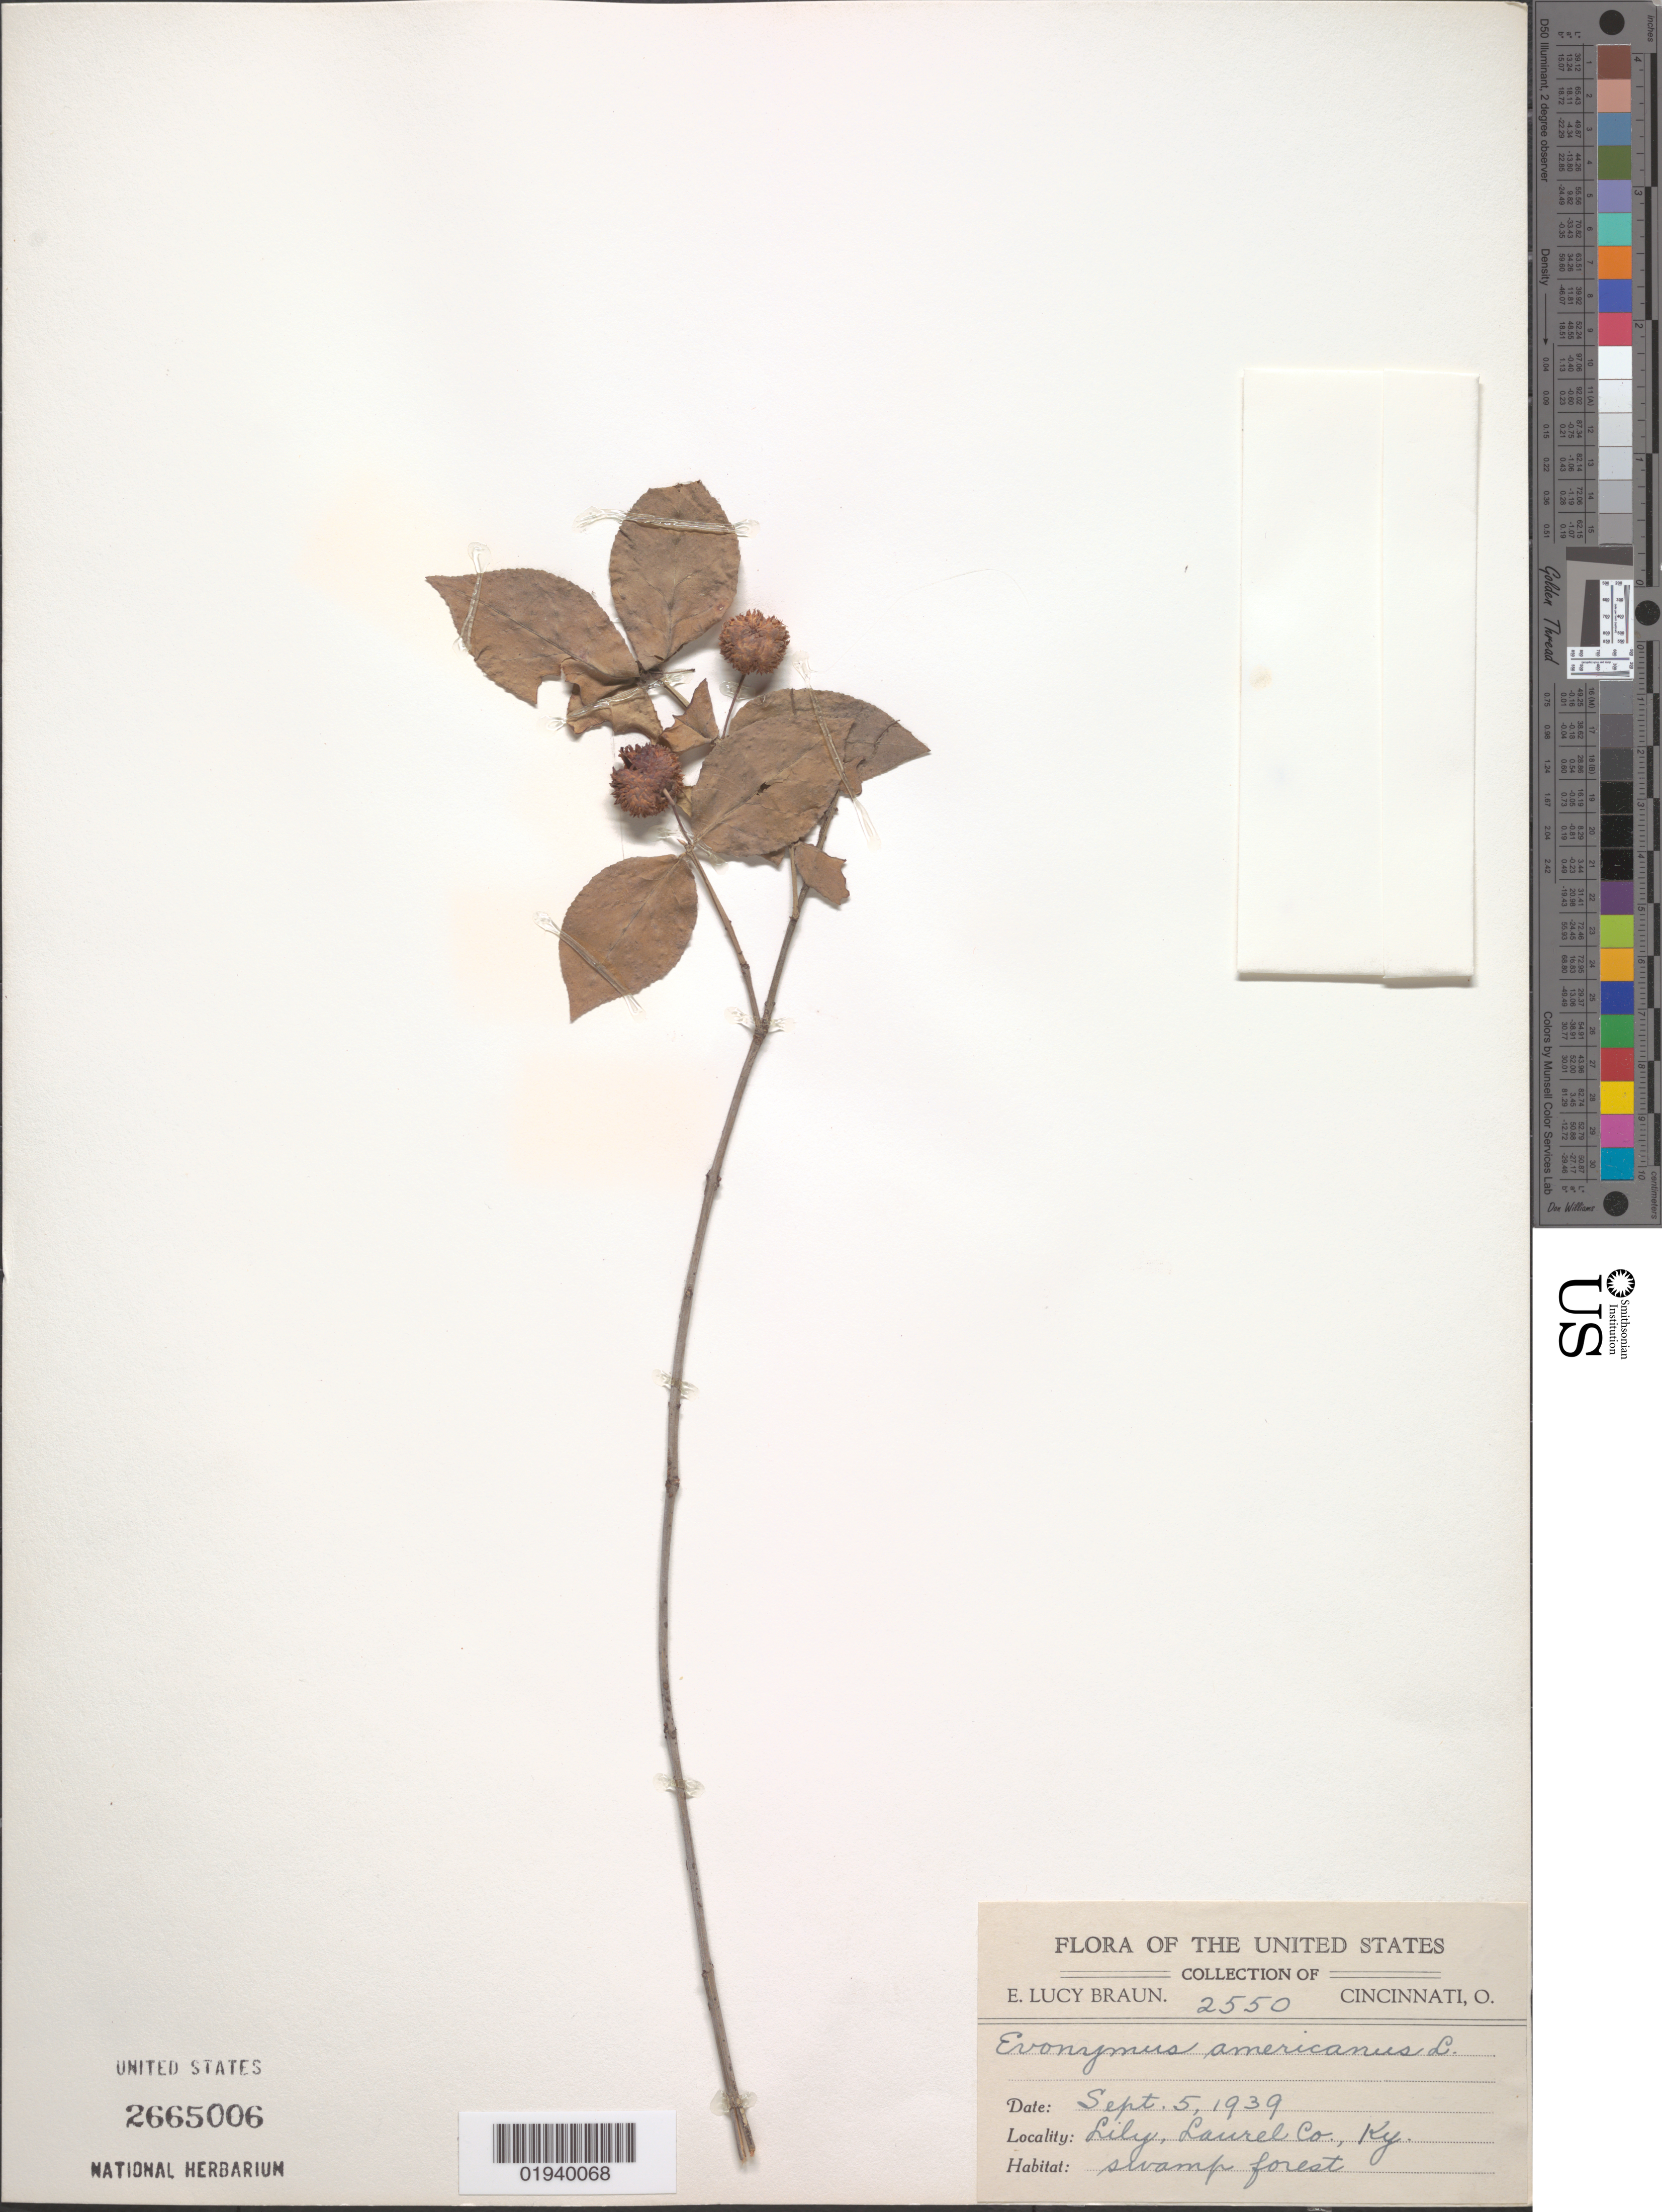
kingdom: Plantae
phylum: Tracheophyta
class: Magnoliopsida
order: Celastrales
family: Celastraceae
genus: Euonymus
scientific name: Euonymus americanus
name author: L.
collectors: E. L. Braun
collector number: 2550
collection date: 1939-09-05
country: United States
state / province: Kentucky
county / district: Laurel County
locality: Lily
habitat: Swamp forest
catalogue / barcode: US 2665006